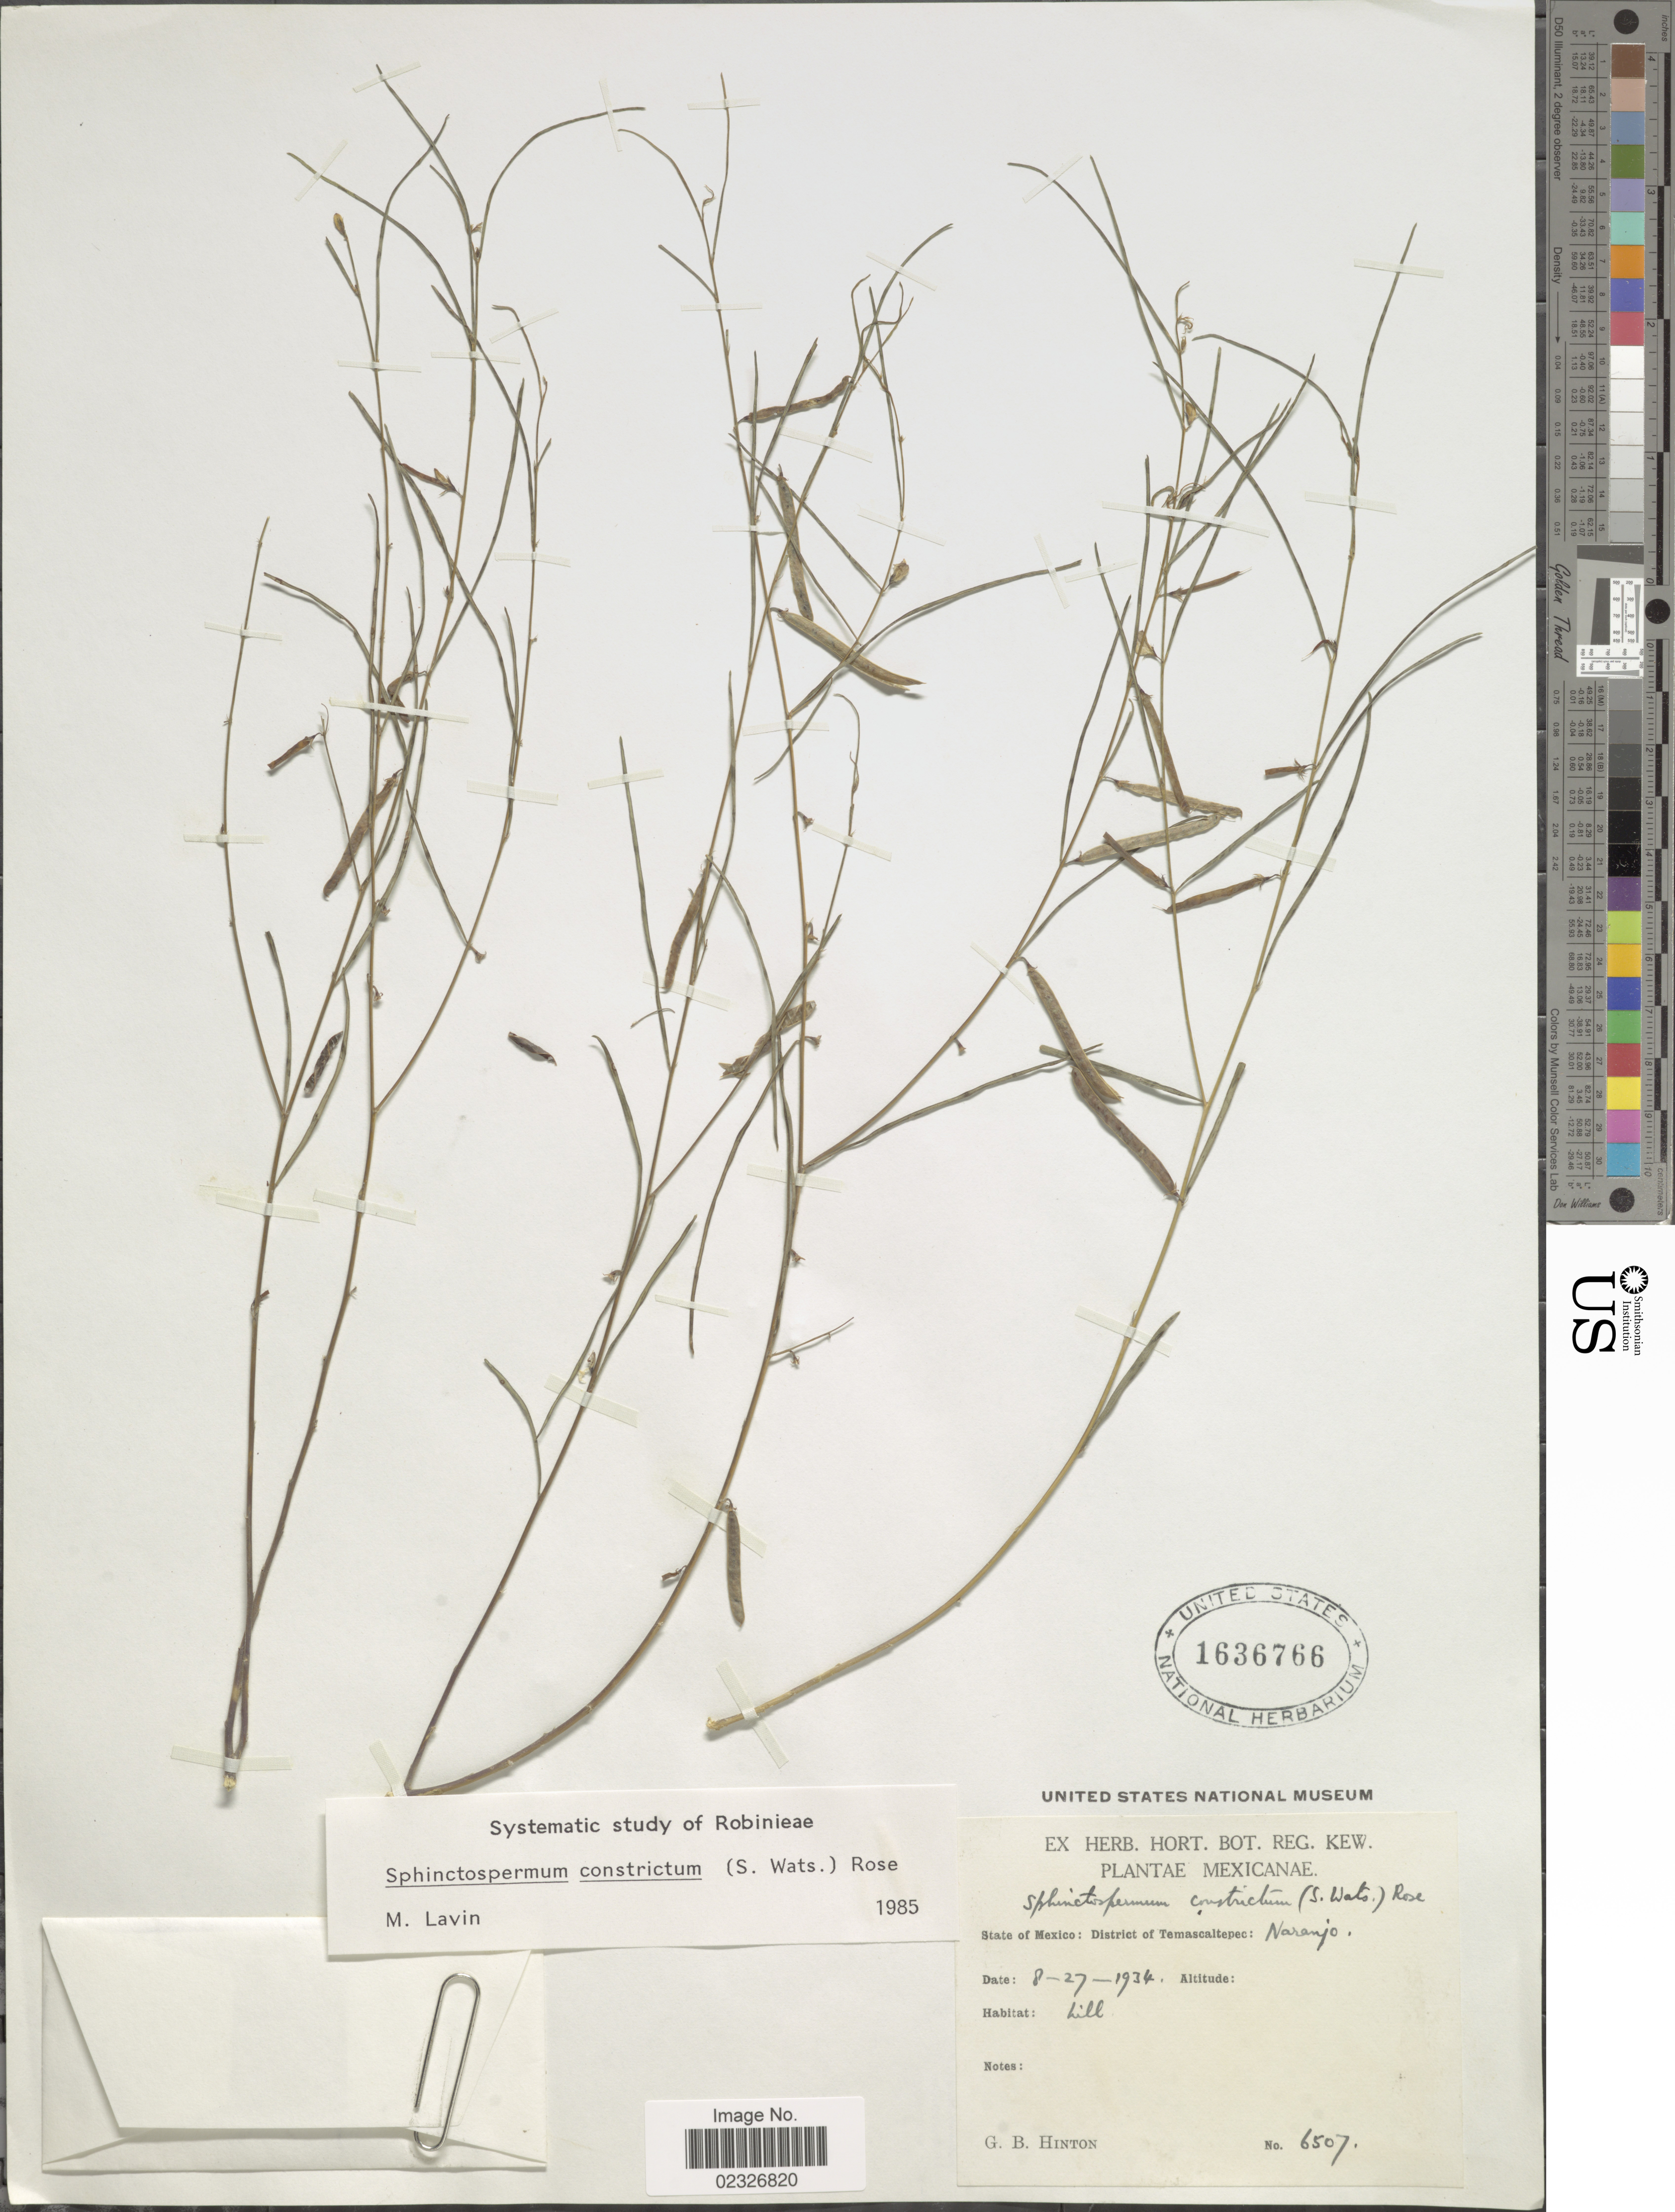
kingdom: Plantae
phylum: Tracheophyta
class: Magnoliopsida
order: Fabales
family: Fabaceae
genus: Sphinctospermum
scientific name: Sphinctospermum constrictum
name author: (S. Watson) Rose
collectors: G. B. Hinton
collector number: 6507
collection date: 1934-08-27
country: Mexico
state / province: México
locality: State of Mexico: District of Temascaltepec: Naranjo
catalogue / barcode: US 1636766